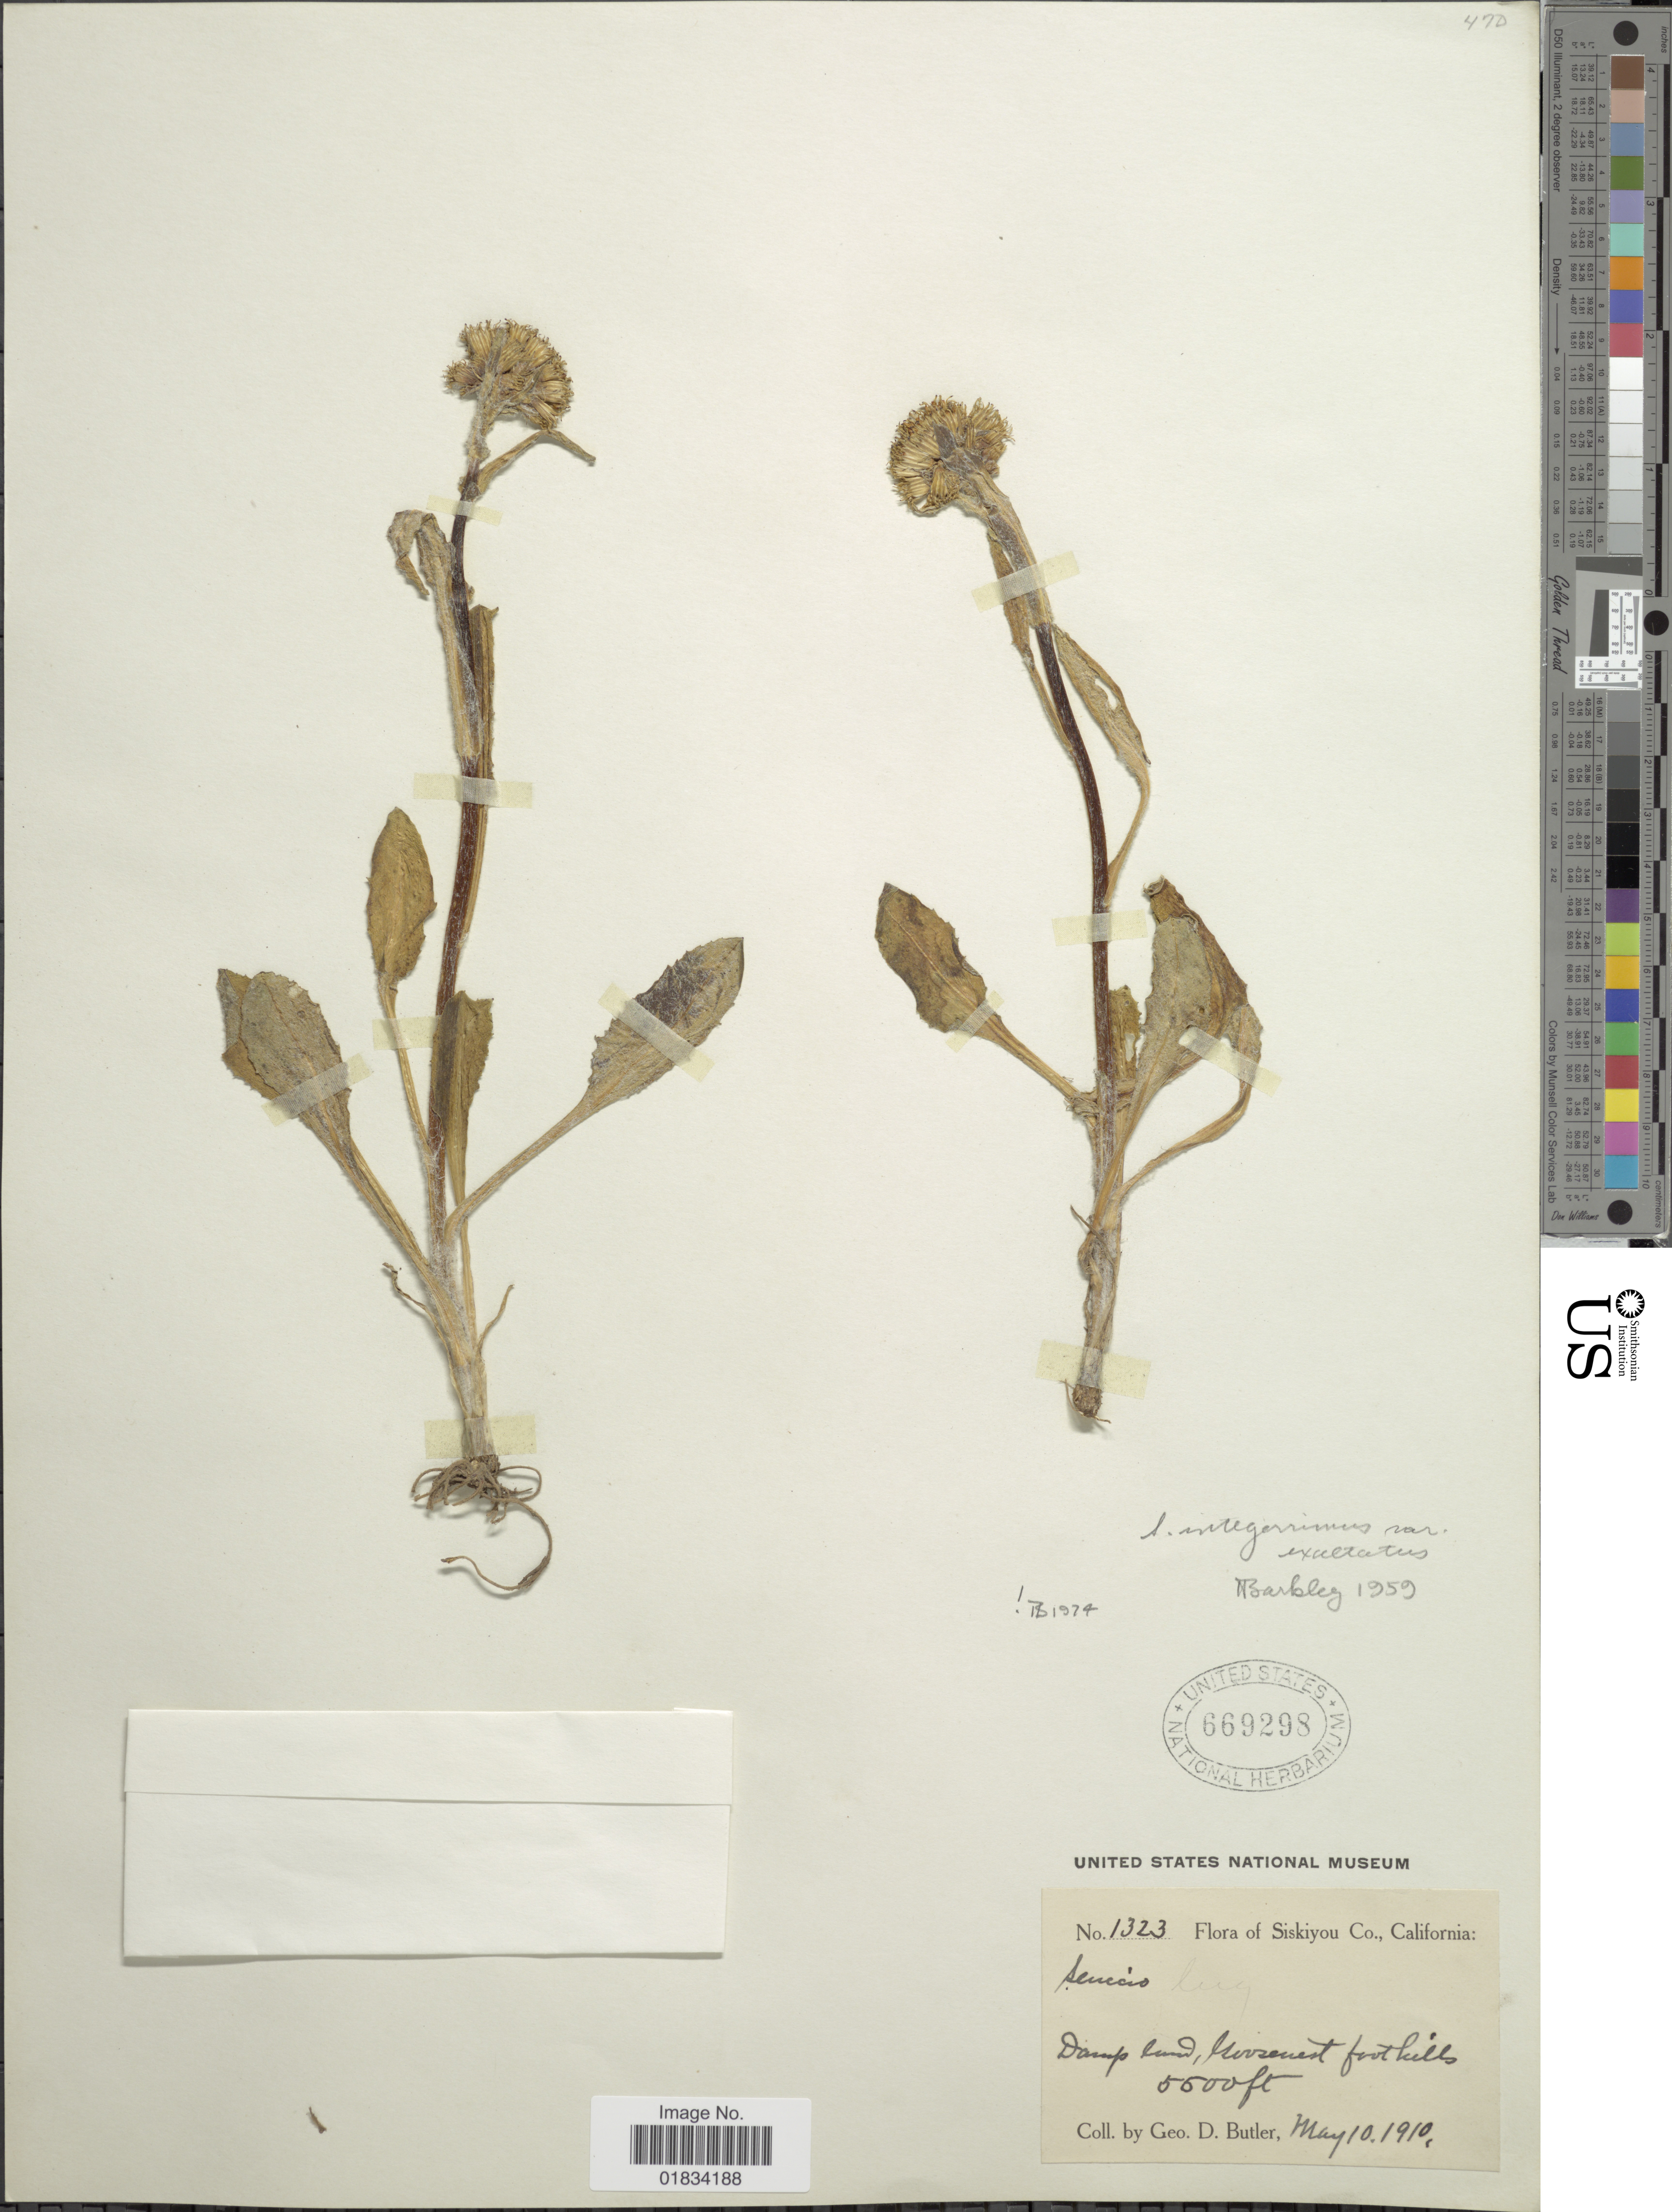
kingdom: Plantae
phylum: Tracheophyta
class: Magnoliopsida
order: Asterales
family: Asteraceae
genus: Senecio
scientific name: Senecio integerrimus var. exaltatus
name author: (Nutt.) Cronq.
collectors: G. D. Butler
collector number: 1323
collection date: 1910-05-10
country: United States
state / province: California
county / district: Siskiyou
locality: Siskiyou Co., Goosenest foothills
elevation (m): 1676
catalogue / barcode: US 669298